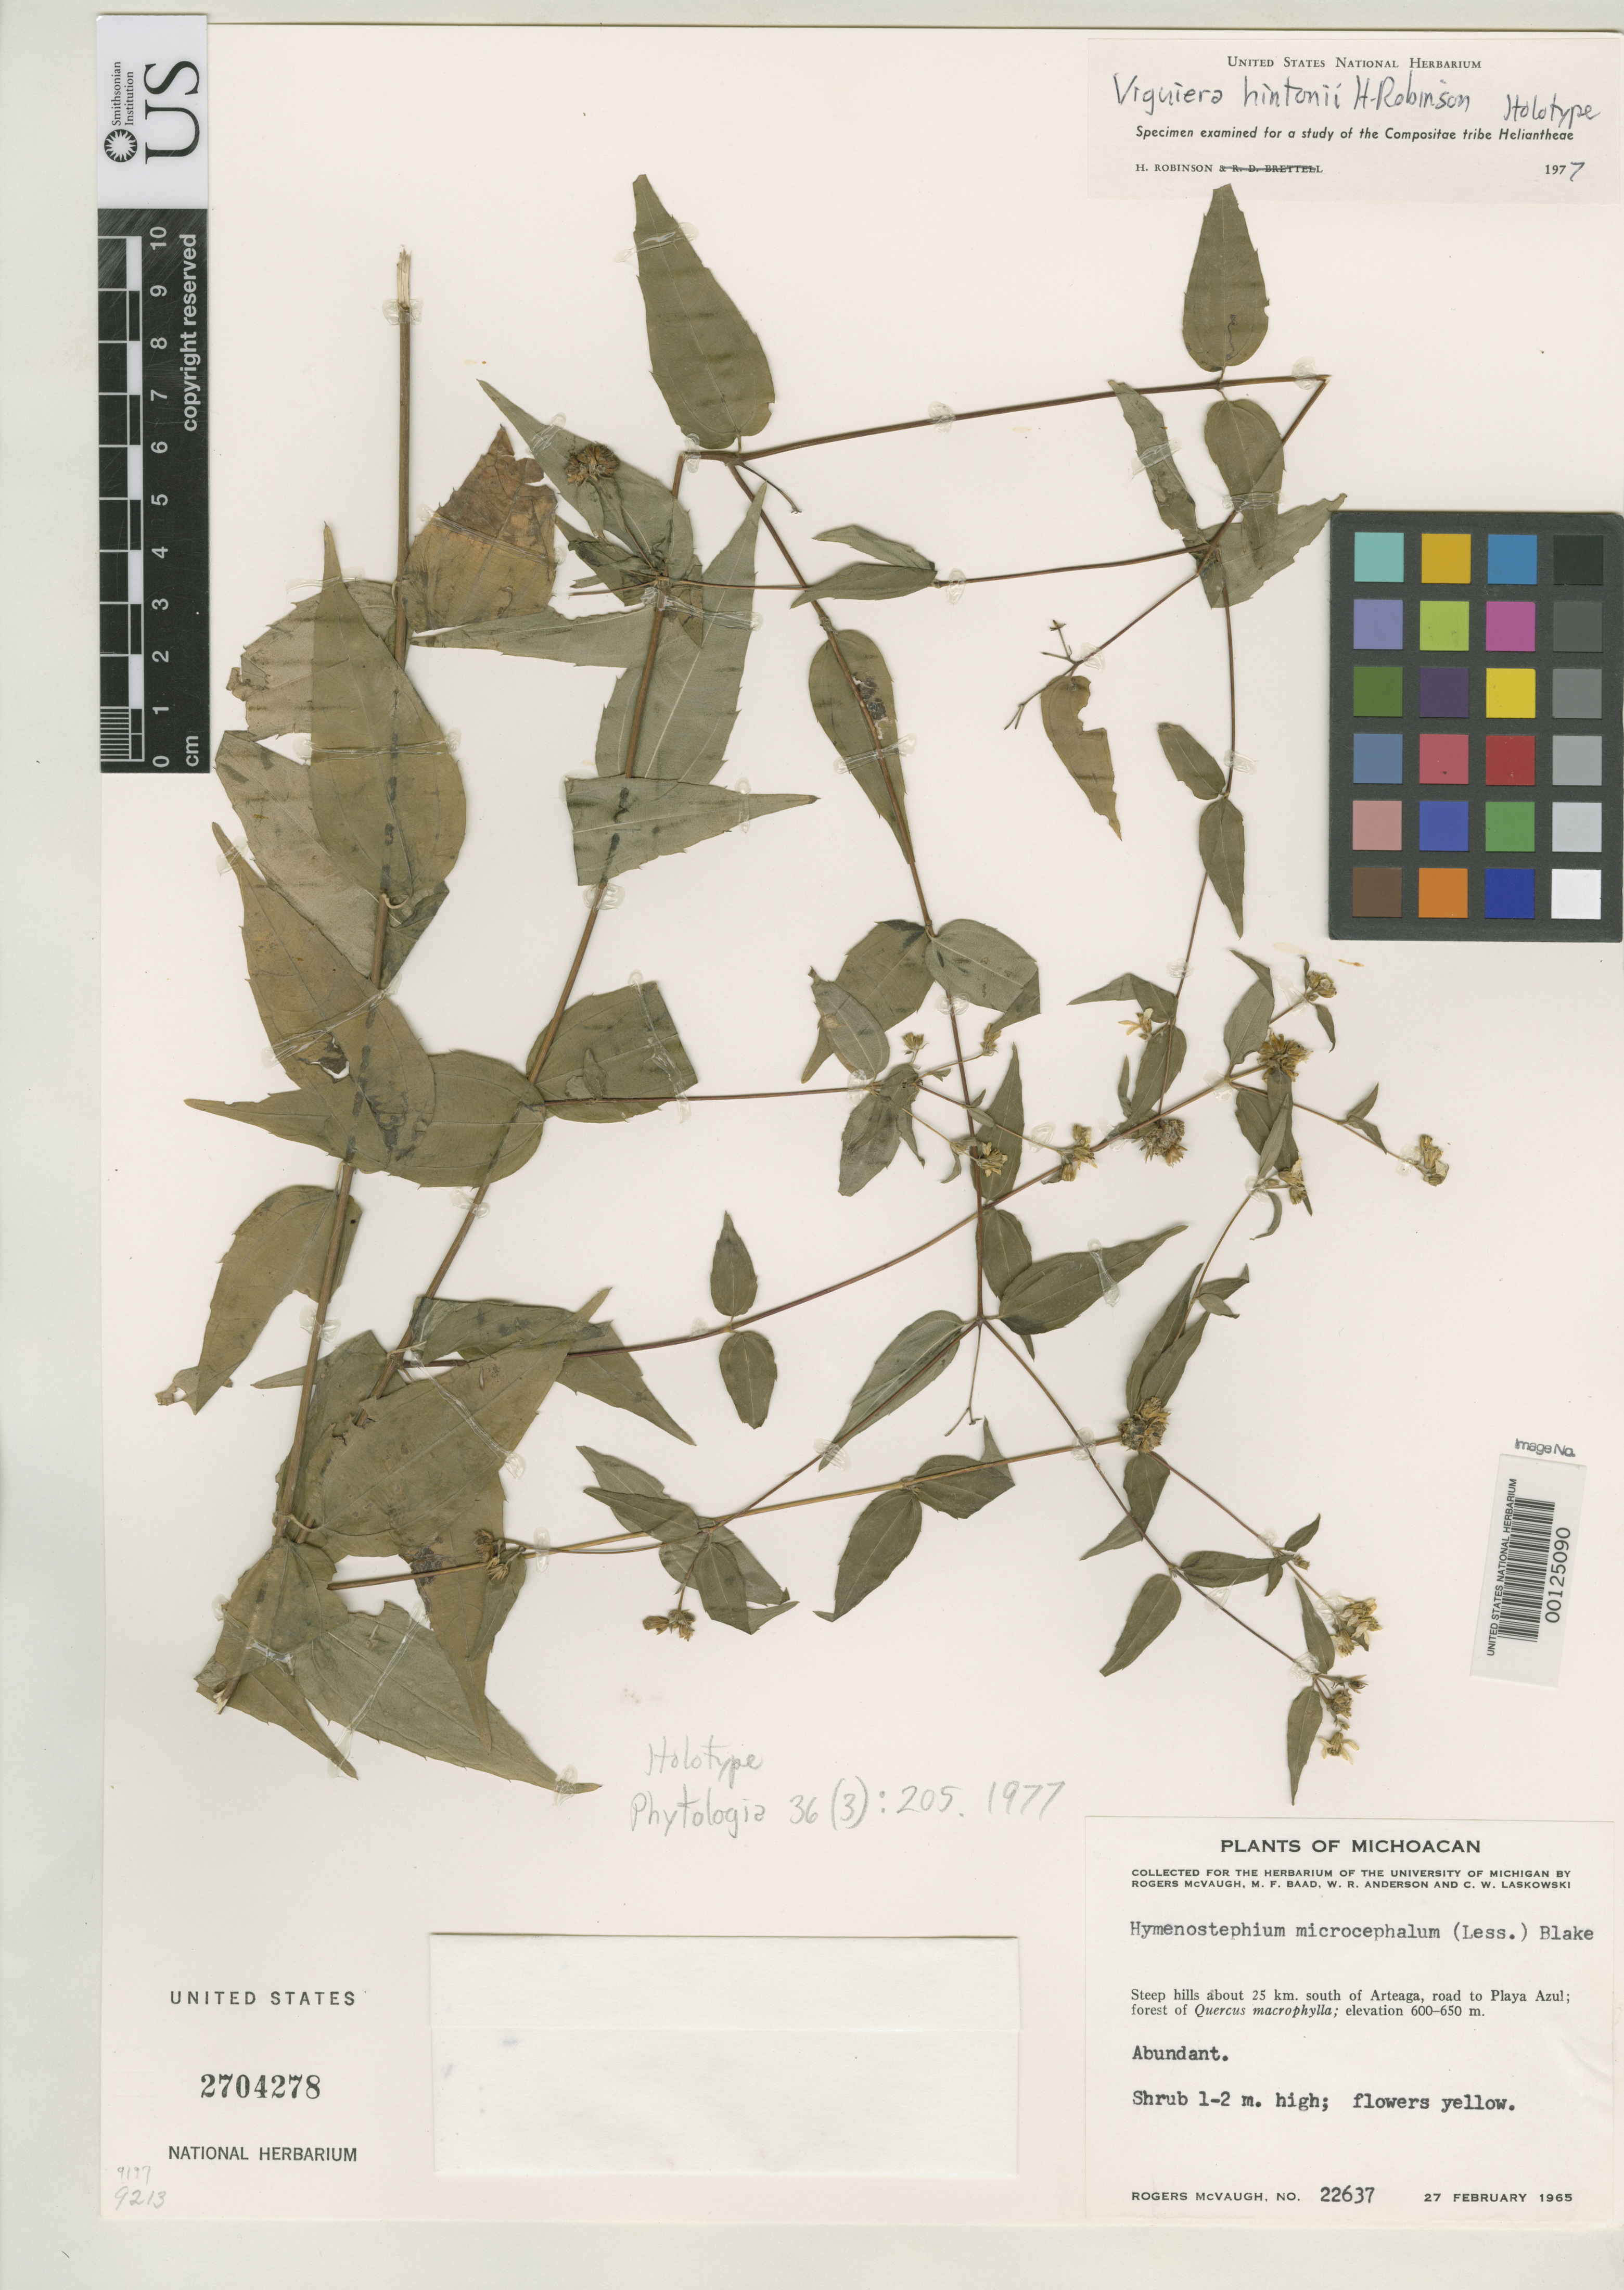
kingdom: Plantae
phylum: Tracheophyta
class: Magnoliopsida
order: Asterales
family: Asteraceae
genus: Viguiera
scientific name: Viguiera hintonii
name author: H. Rob.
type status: Holotype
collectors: R. McVaugh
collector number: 22637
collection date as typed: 27 Feb 1965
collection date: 1965-02-27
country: Mexico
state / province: Michoacán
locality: South of Arteaga, road to Playa Azul.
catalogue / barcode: US 2704278